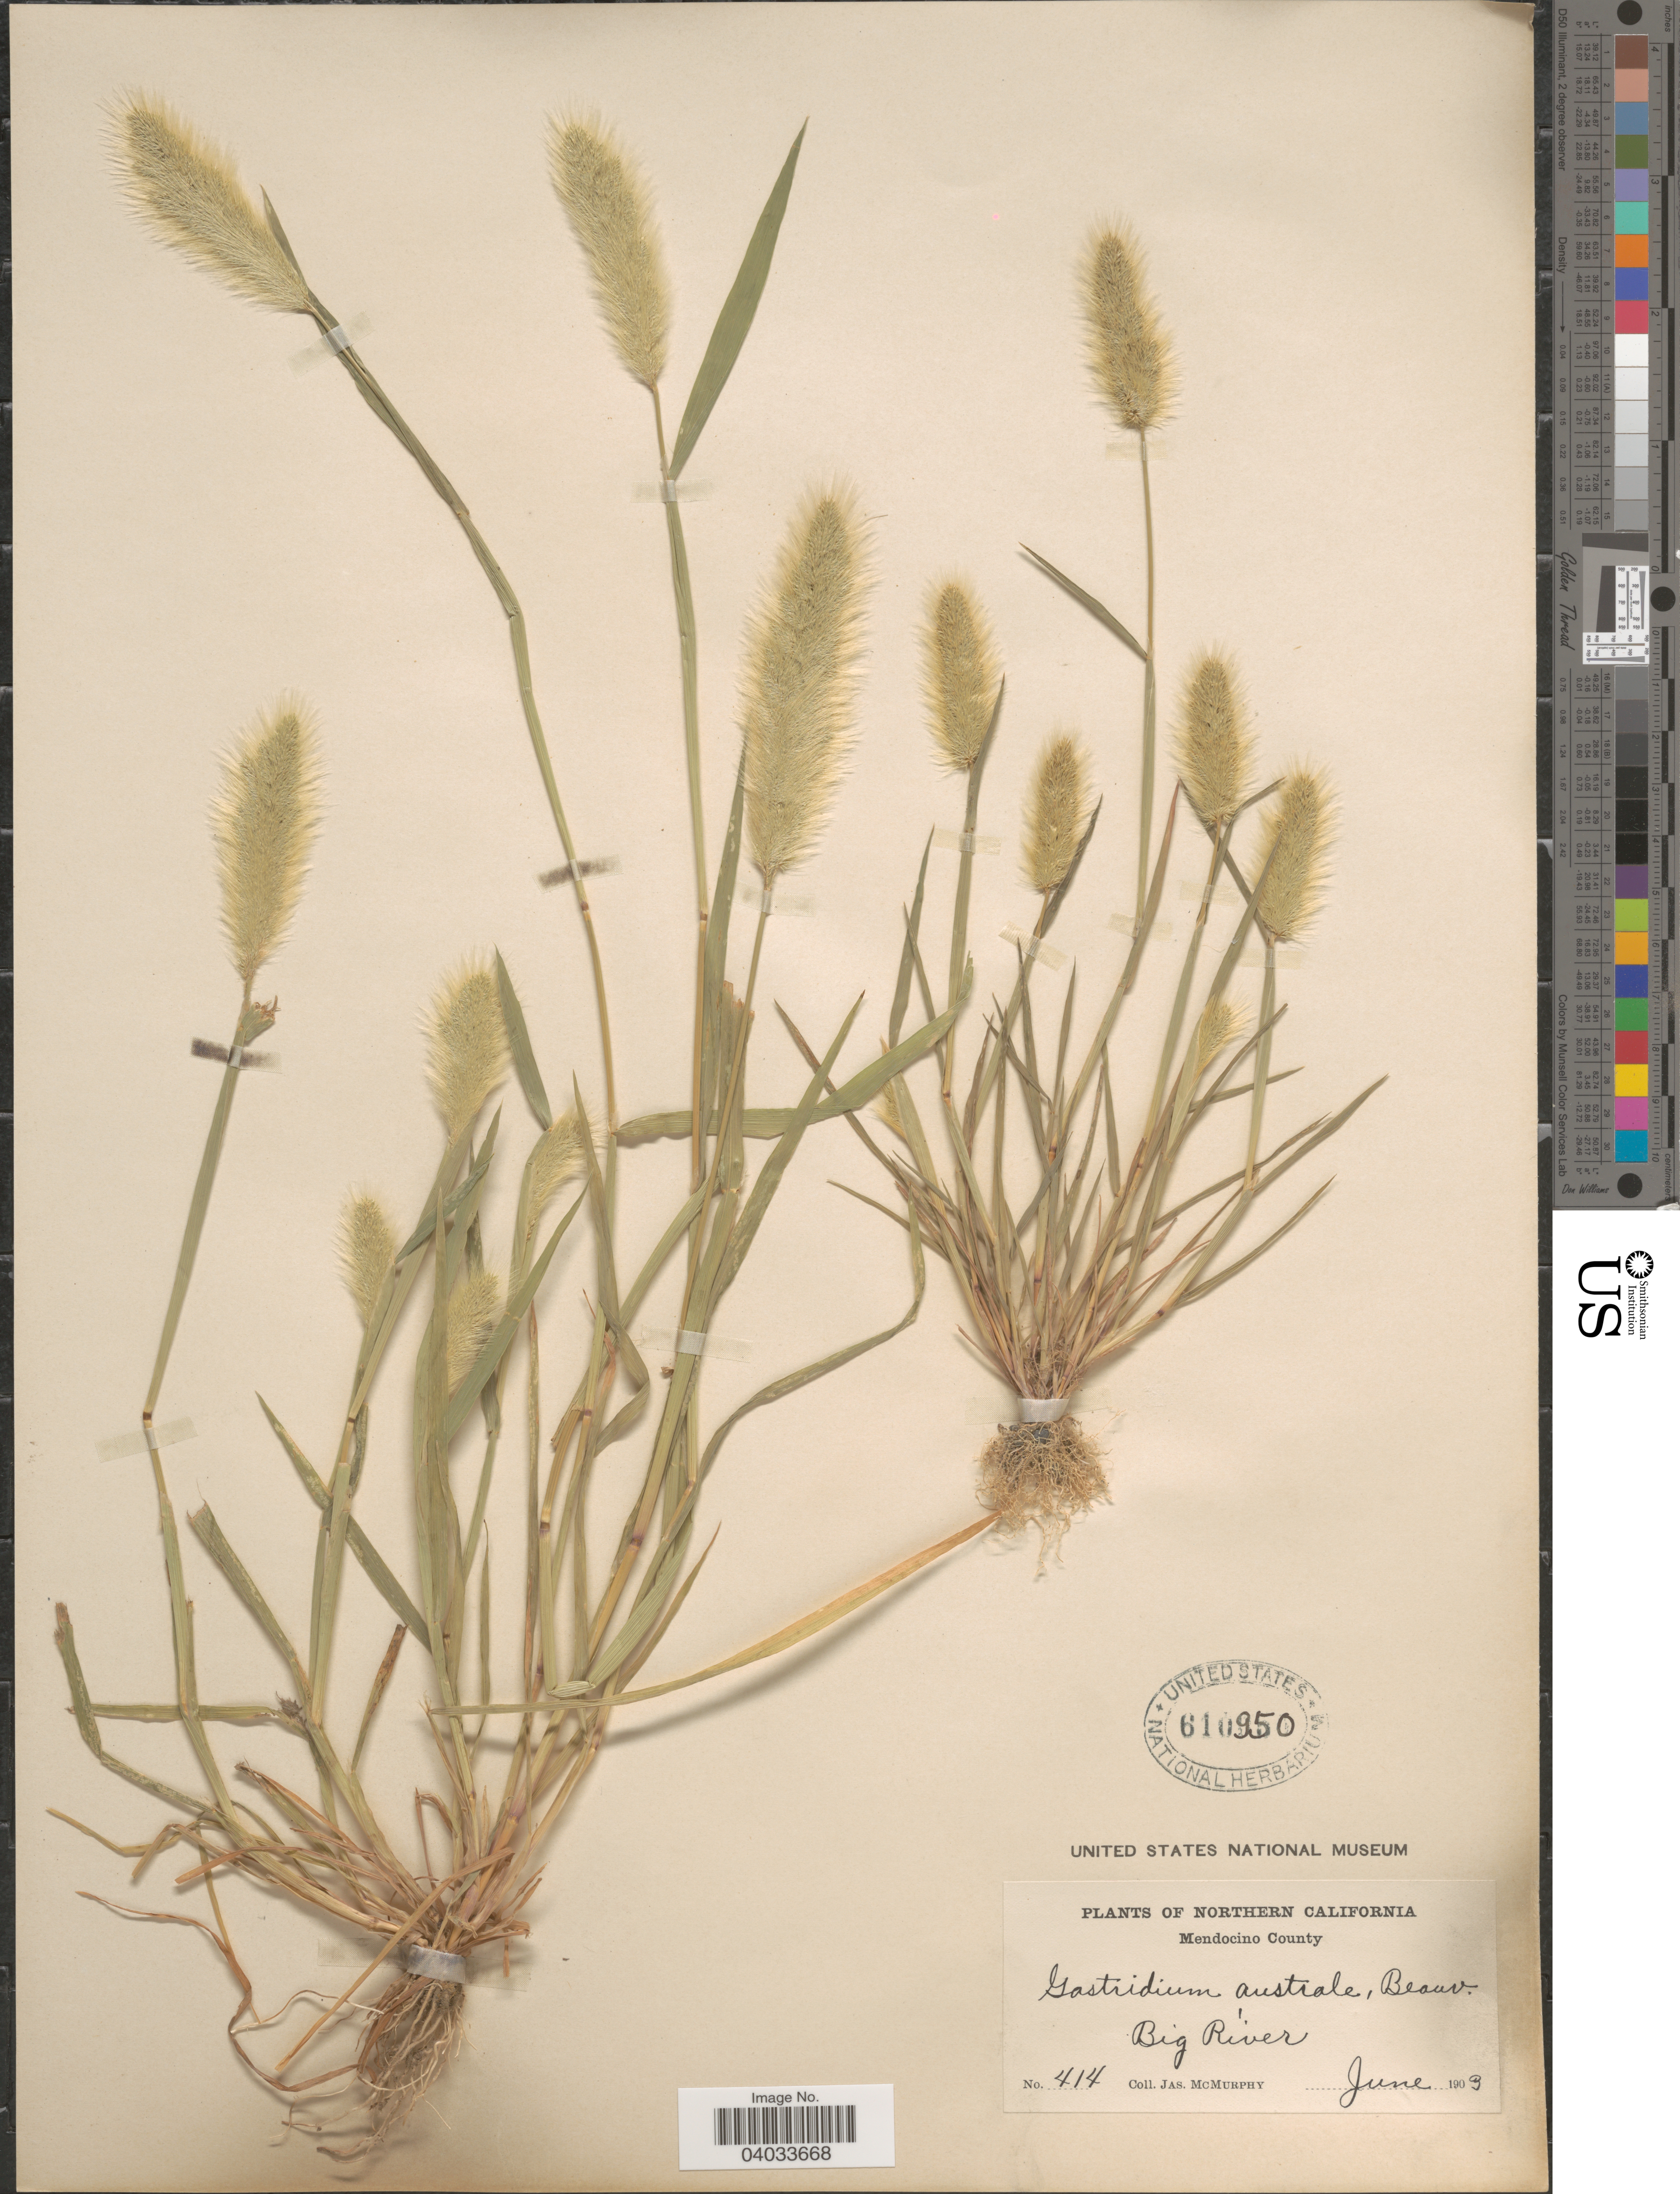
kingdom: Plantae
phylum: Tracheophyta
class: Liliopsida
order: Poales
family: Poaceae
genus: Polypogon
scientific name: Polypogon monspeliensis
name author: (L.) Desf.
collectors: J. McMurphy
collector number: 414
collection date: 1909-06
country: United States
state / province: California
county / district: Mendocino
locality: Northern California. Mendocino County. Big River.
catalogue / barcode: US 610950